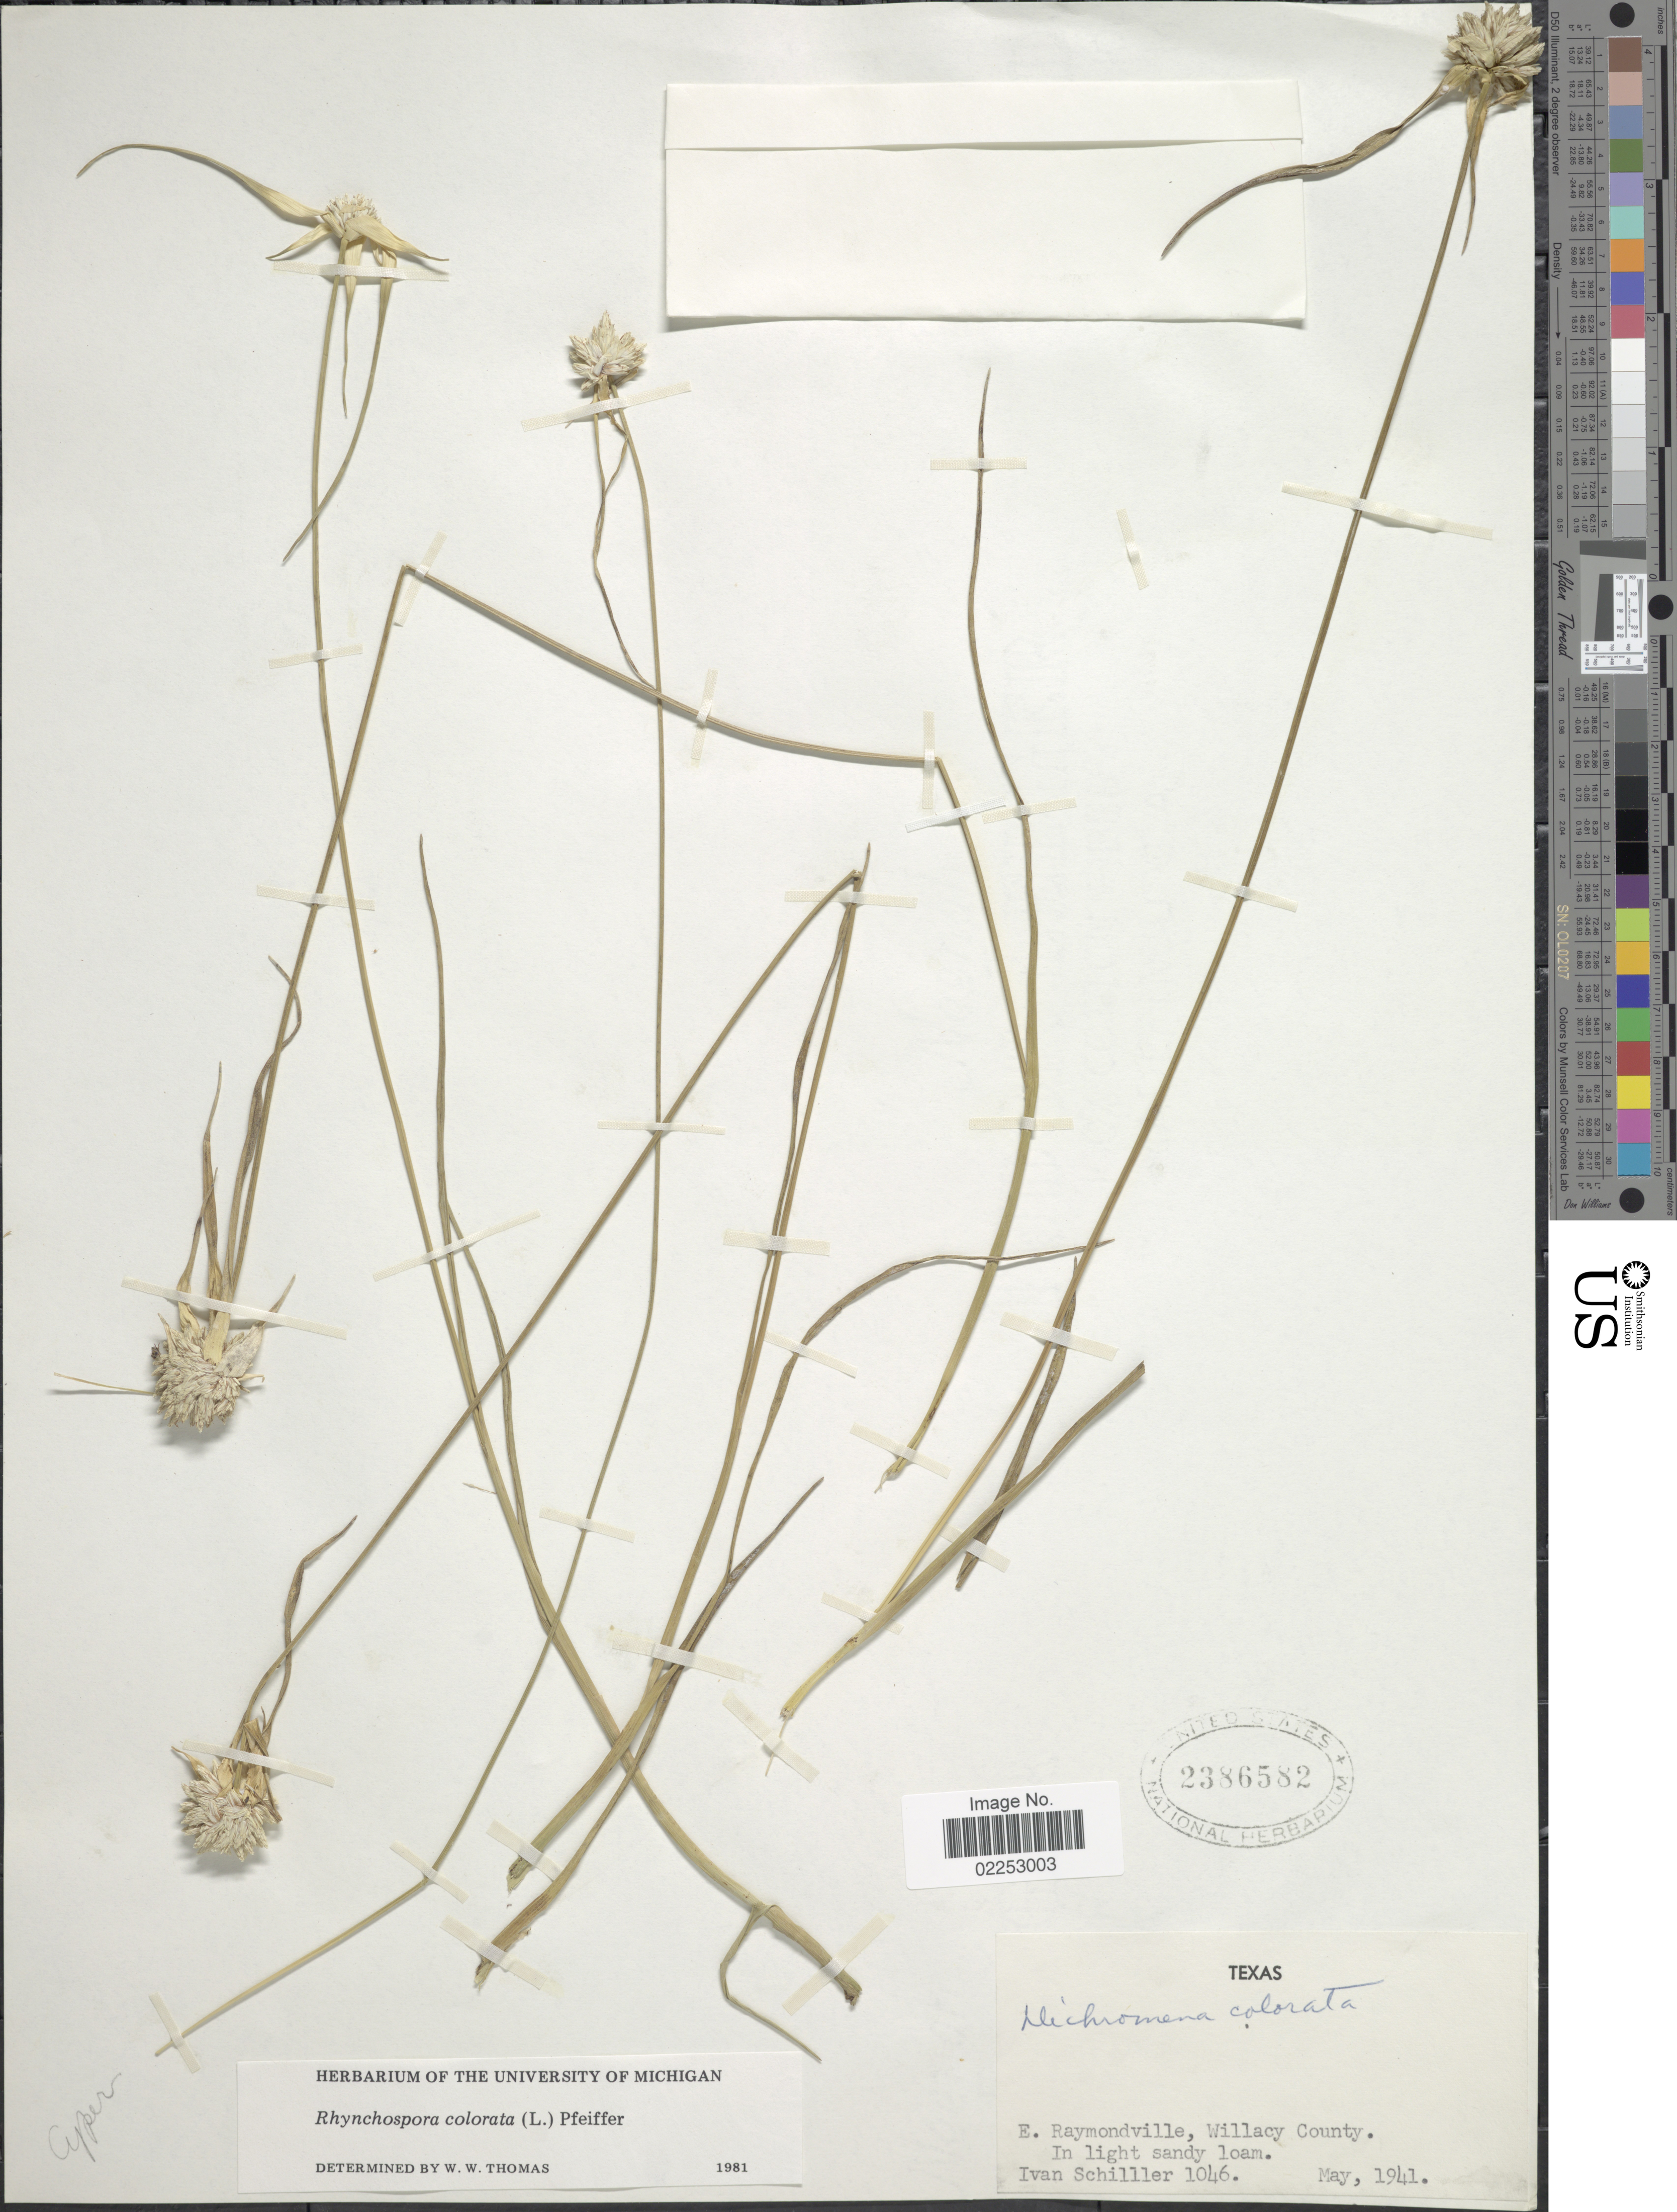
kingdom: Plantae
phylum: Tracheophyta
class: Liliopsida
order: Poales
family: Cyperaceae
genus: Rhynchospora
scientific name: Rhynchospora colorata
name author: (L.) H. Pfeiff.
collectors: I. Schiller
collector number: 1046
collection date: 1941-05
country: United States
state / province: Texas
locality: E. Raymondville, Willacy County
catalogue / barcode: US 2386582